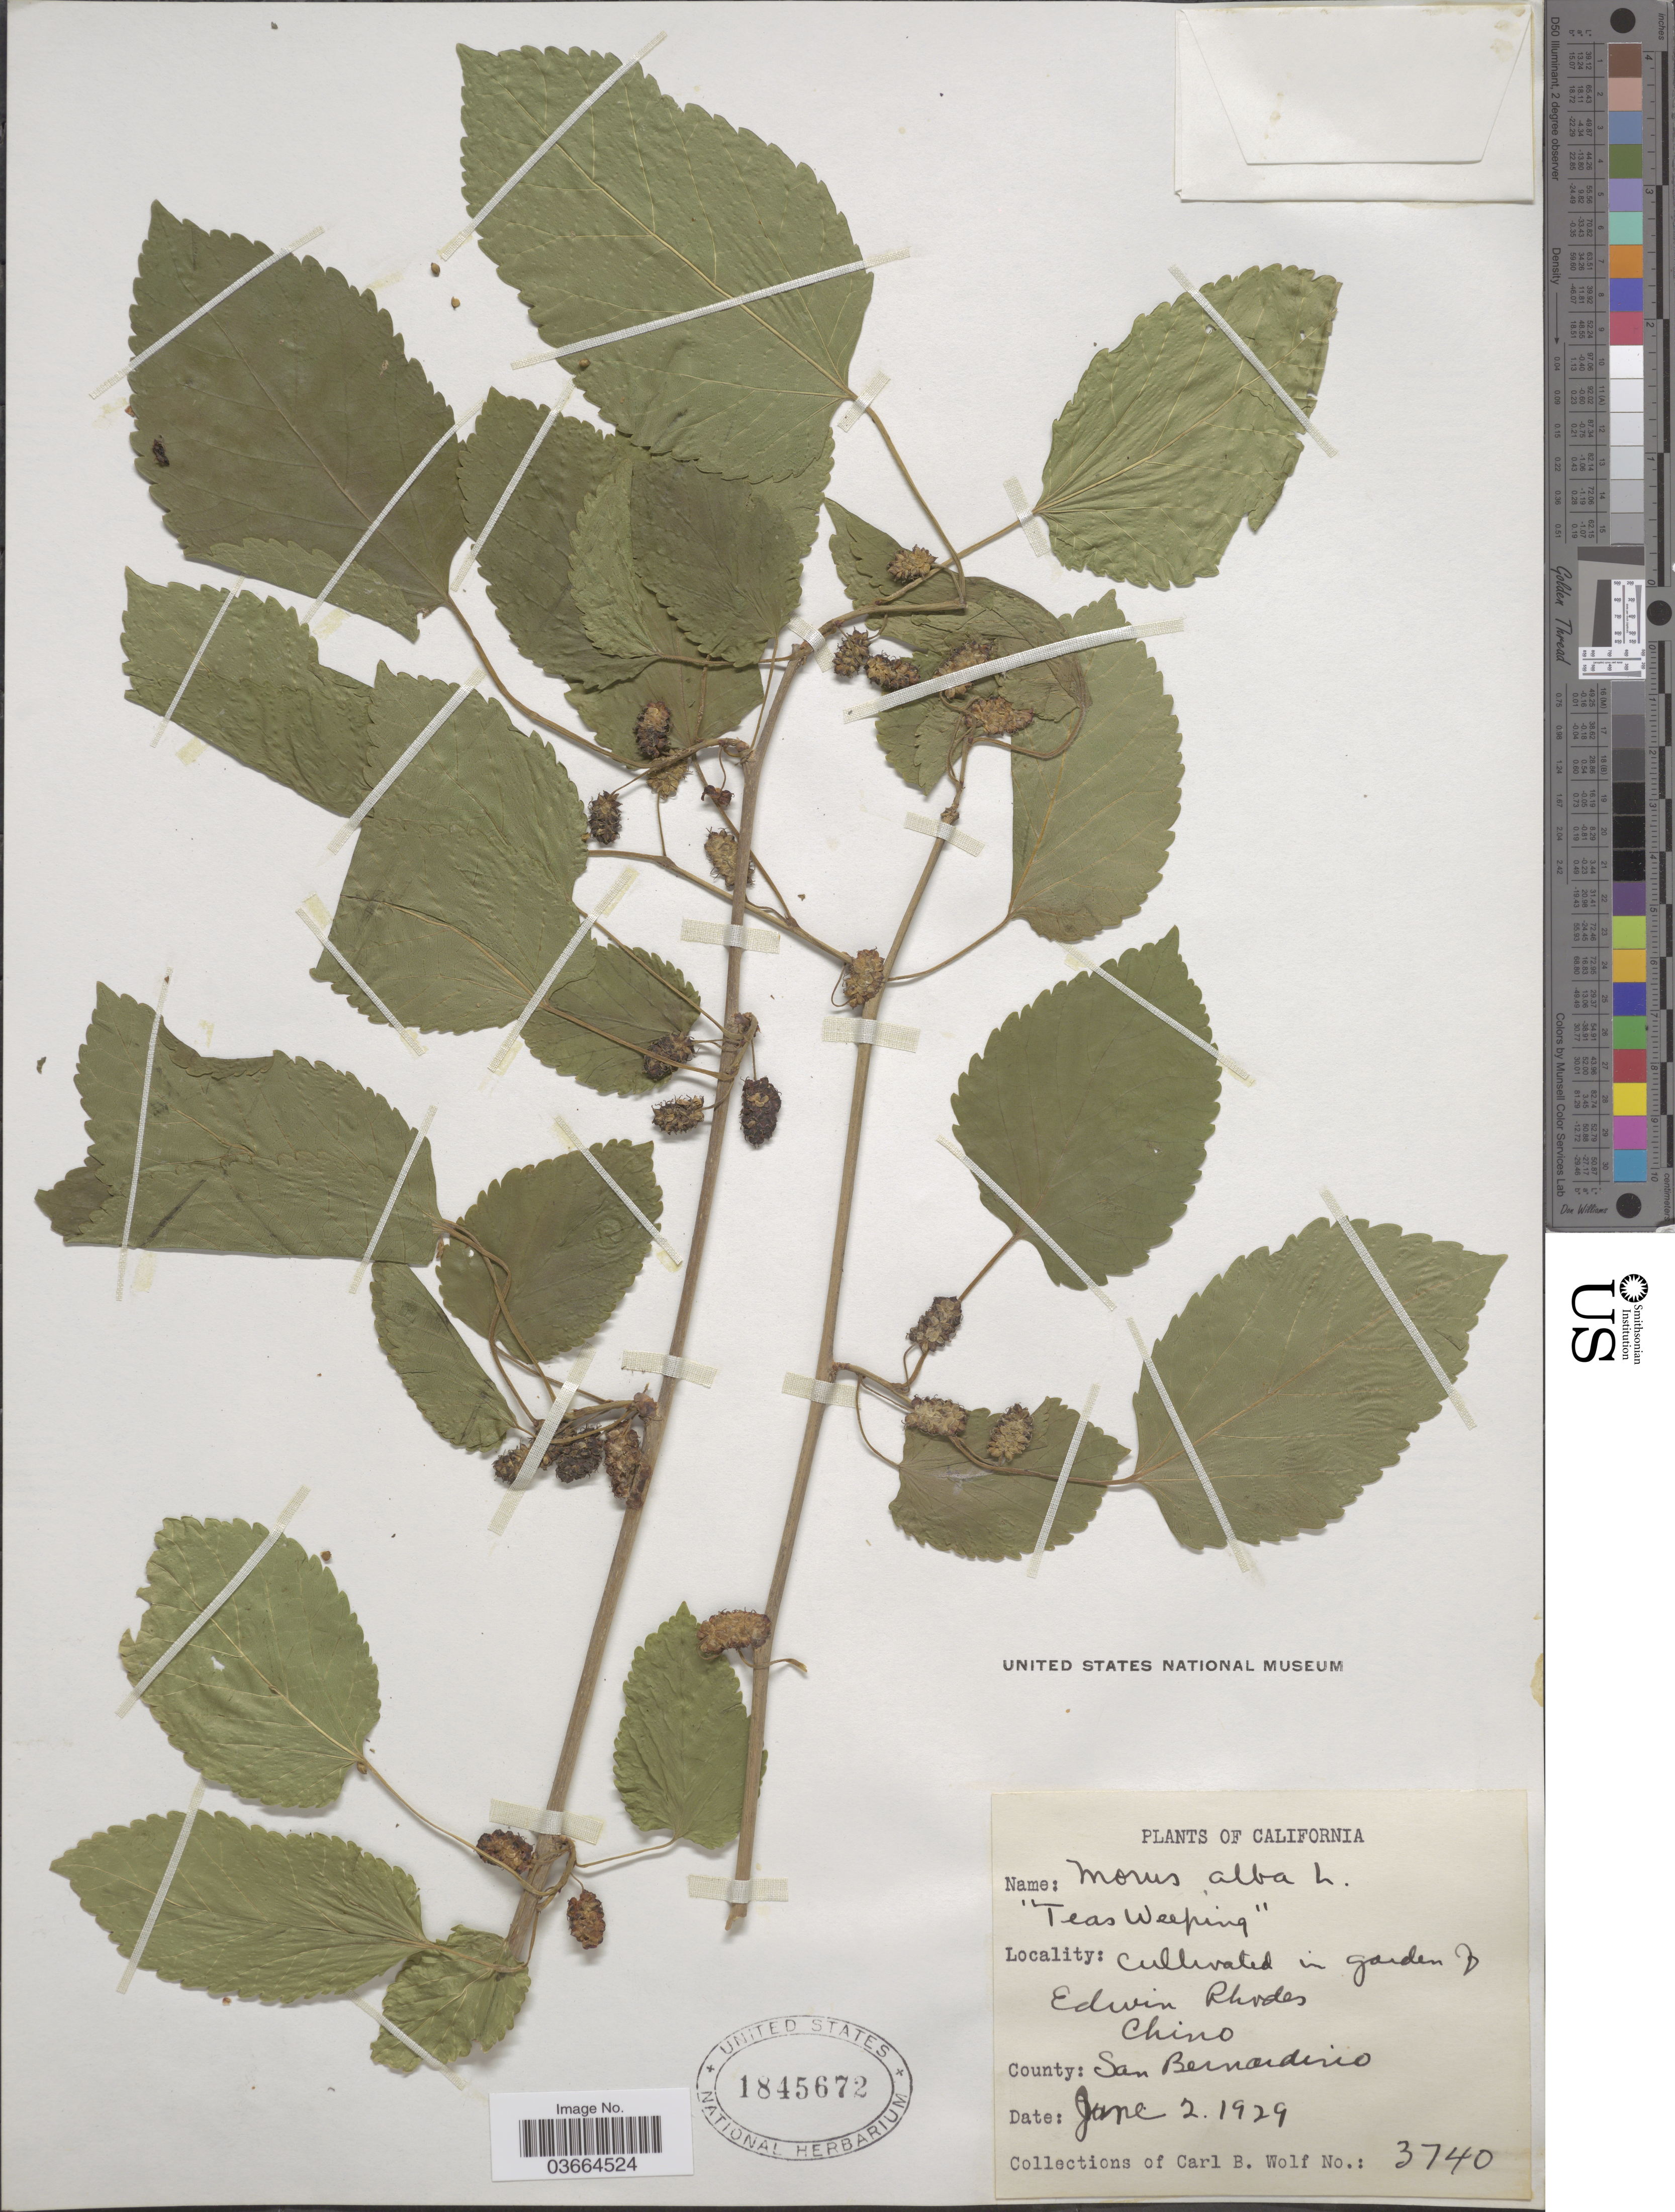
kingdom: Plantae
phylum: Tracheophyta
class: Magnoliopsida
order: Rosales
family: Moraceae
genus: Morus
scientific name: Morus alba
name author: L.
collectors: C. B. Wolf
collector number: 3740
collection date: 1929-06-02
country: United States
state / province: California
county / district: San Bernardino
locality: Garden of Edwin Rhodes, Chino. County San Bernardino.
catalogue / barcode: US 1845672